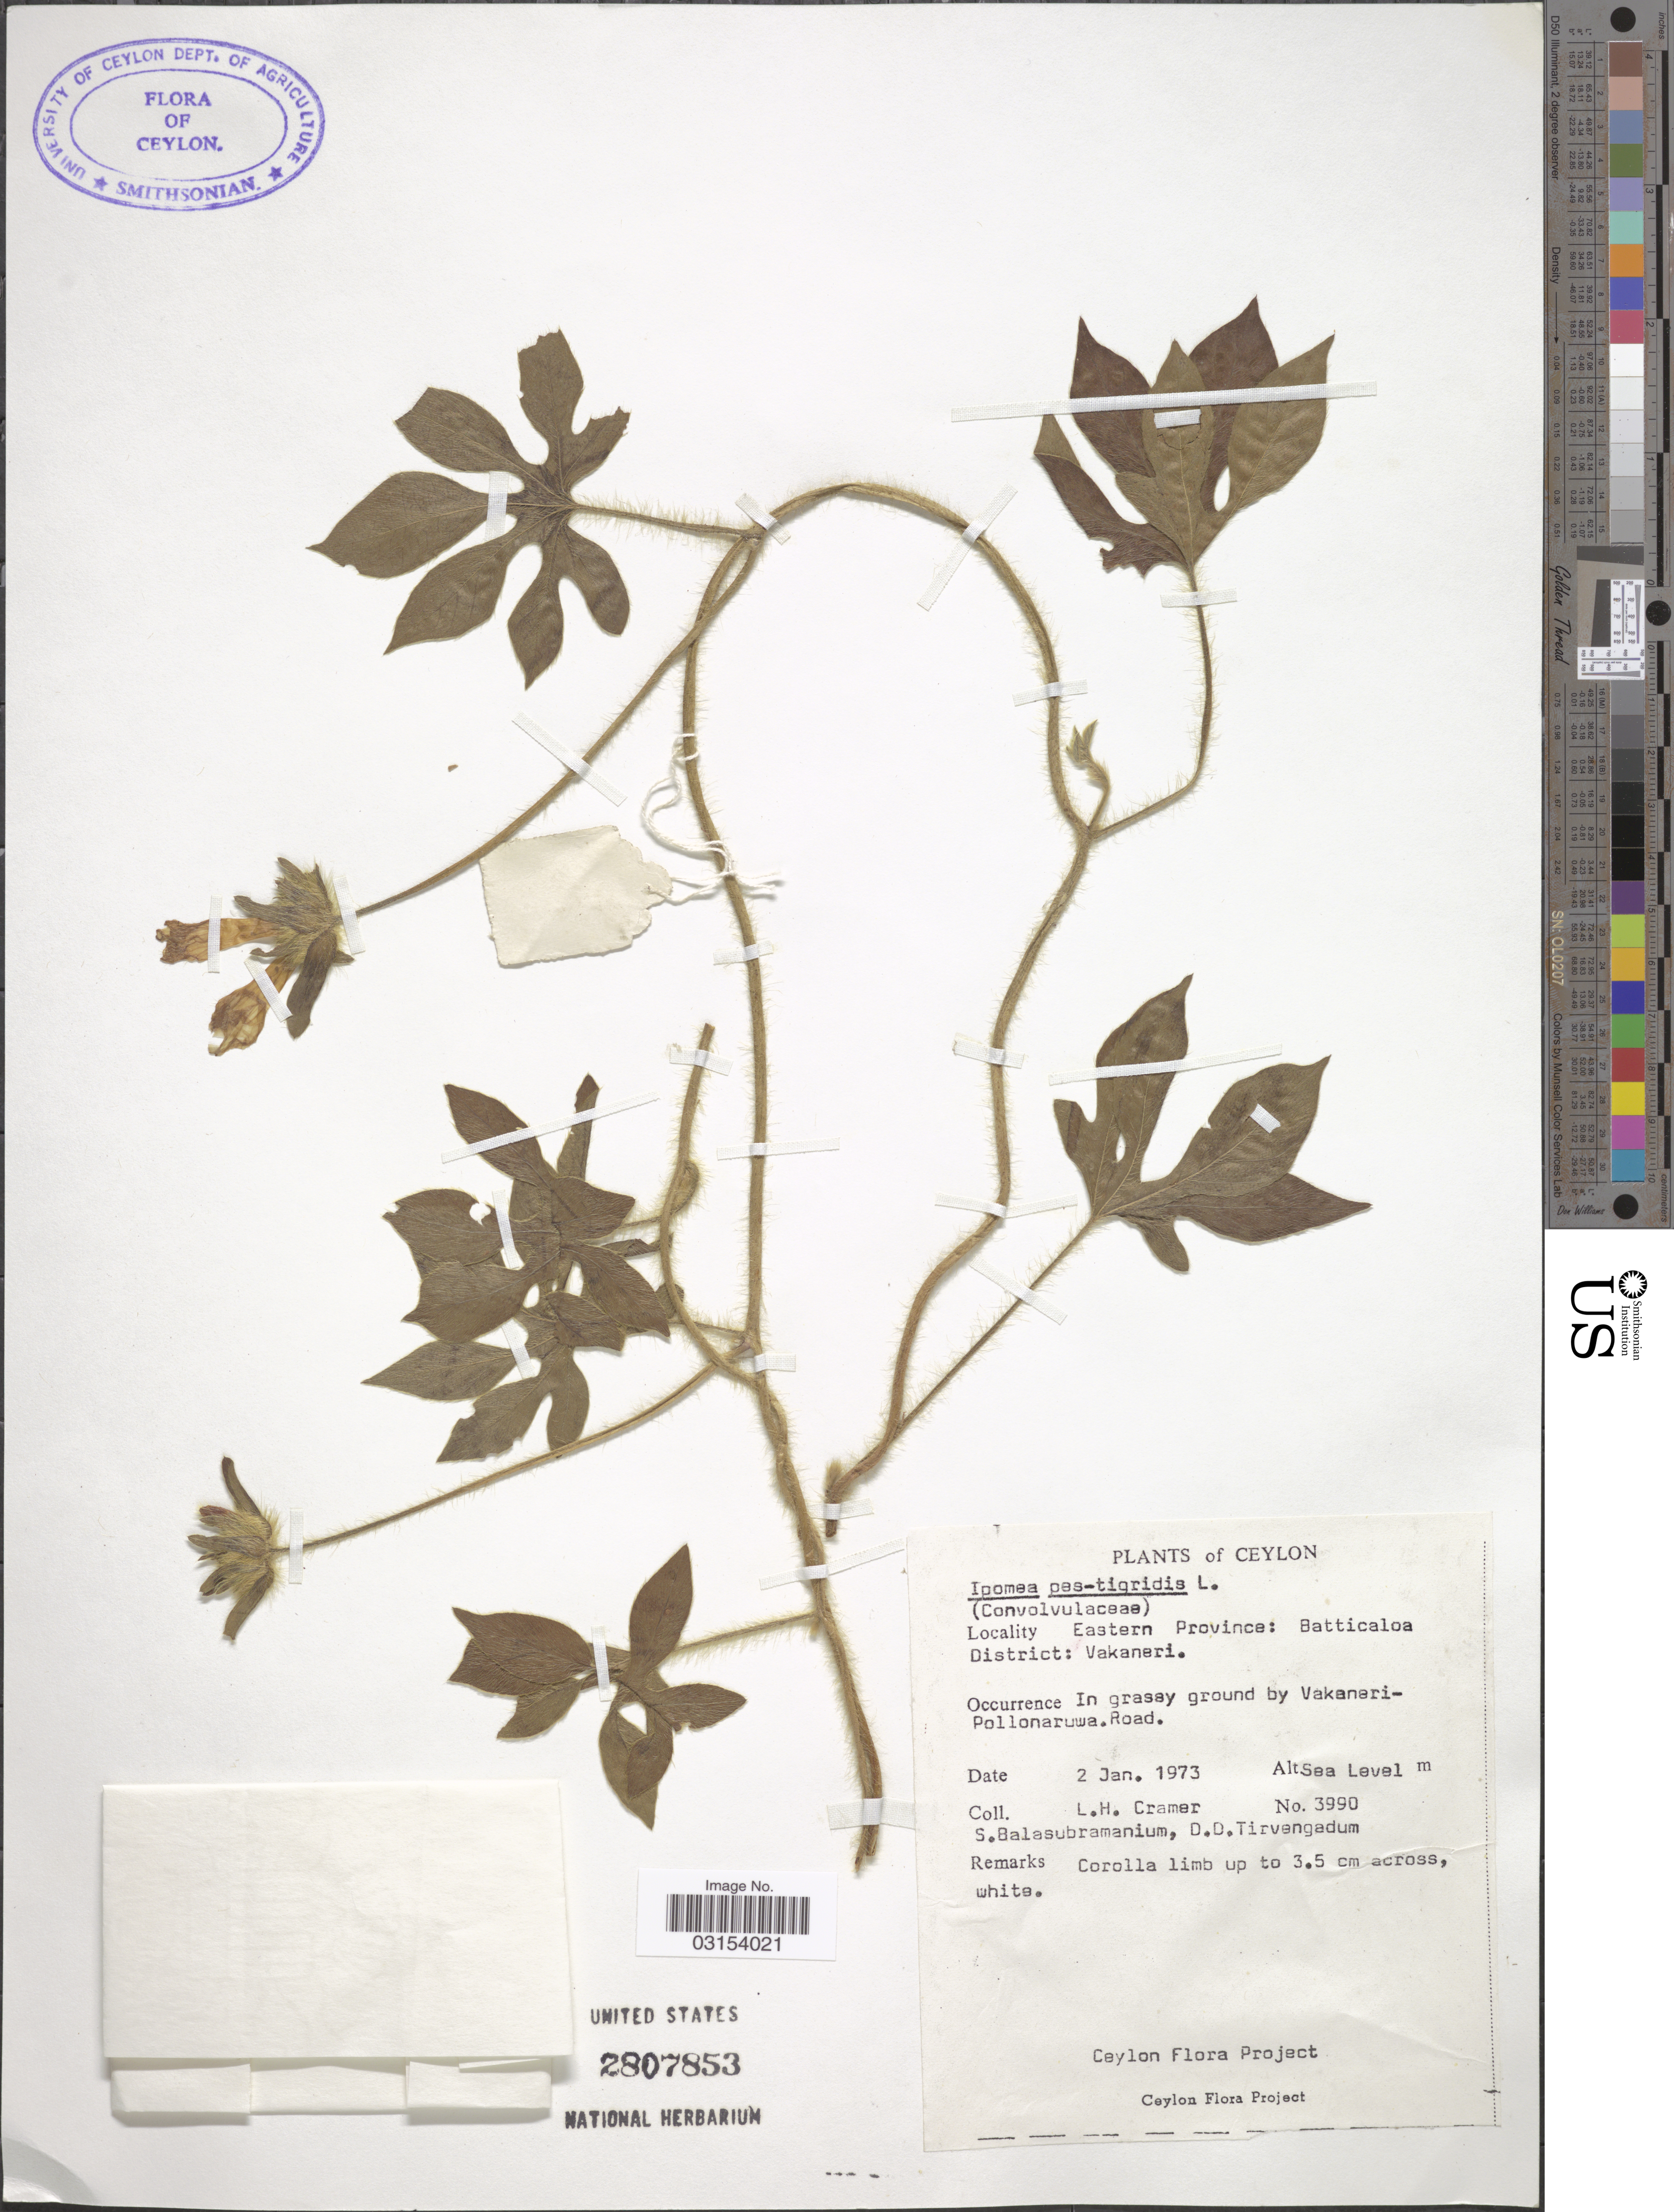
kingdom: Plantae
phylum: Tracheophyta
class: Magnoliopsida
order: Solanales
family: Convolvulaceae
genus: Ipomoea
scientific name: Ipomoea pes-tigridis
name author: L.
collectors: L. H. Cramer, S. Balasubramanium & D. Tirvengadum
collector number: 3990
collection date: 1973-01-02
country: Sri Lanka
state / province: Eastern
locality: Ceylon. Batticaloa District: Vakaneri. In grassy ground by Vakaneri-Pollonaruwa. Road.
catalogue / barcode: US 2807853